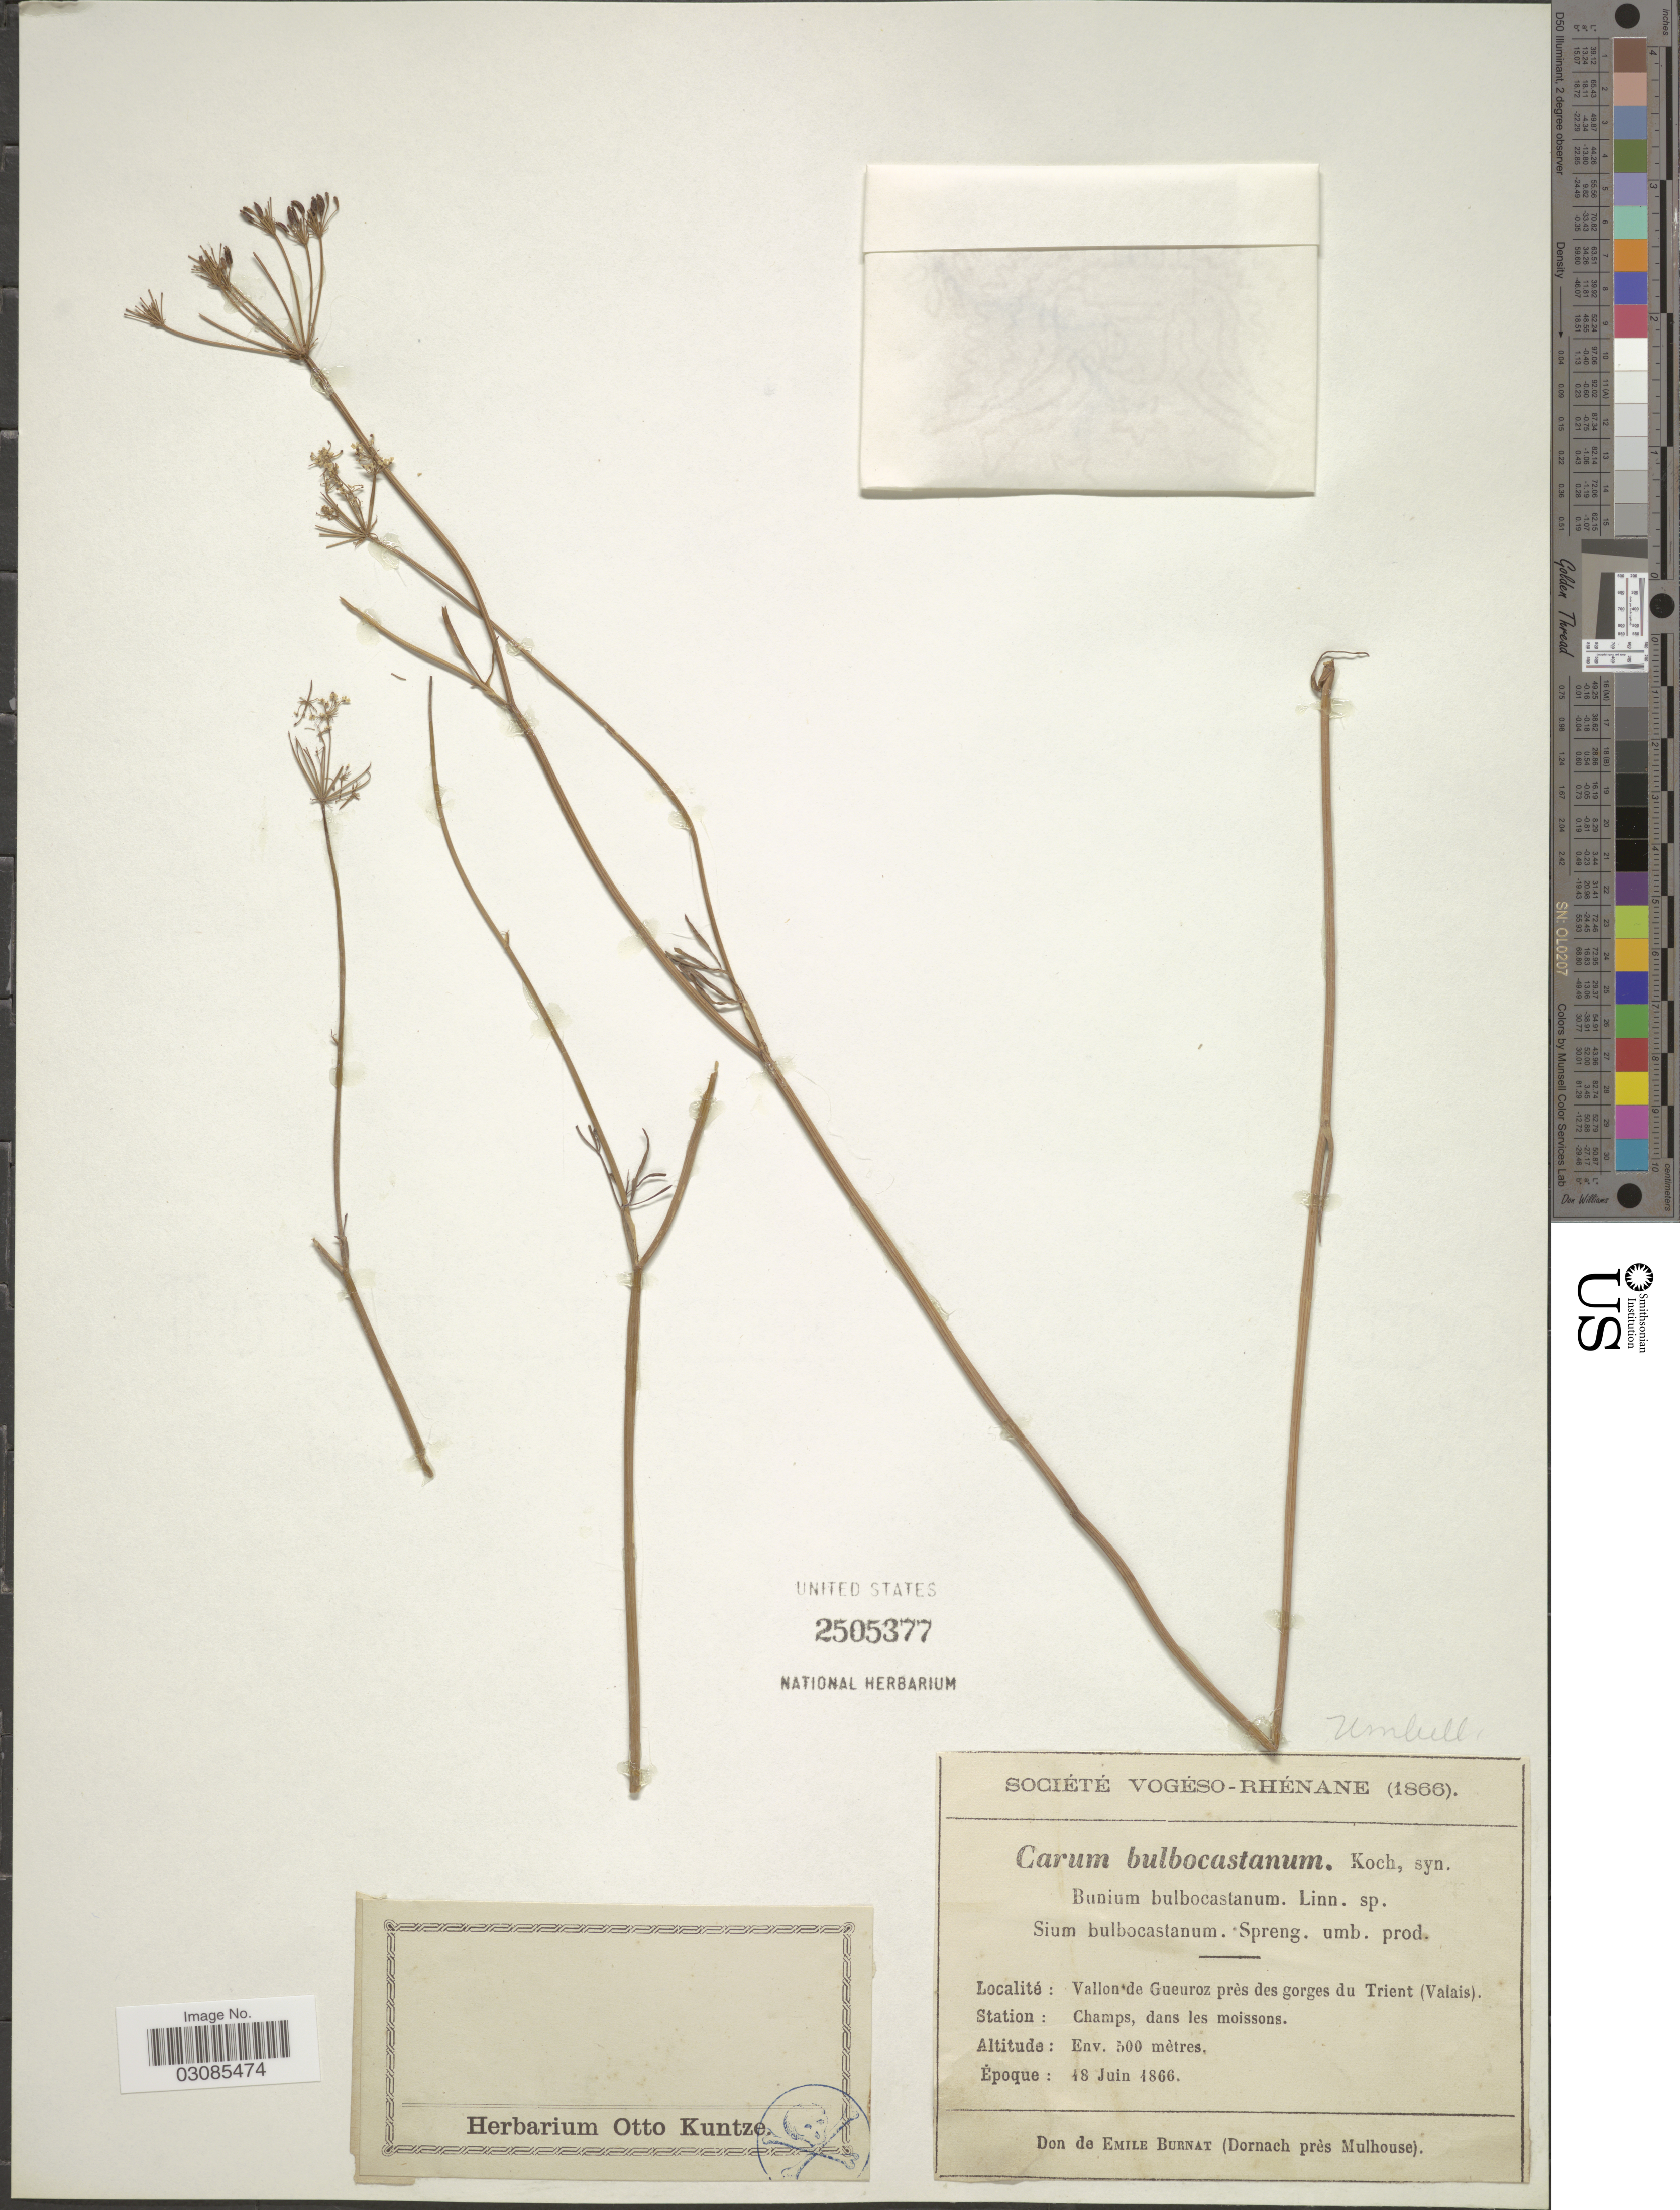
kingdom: Plantae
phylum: Tracheophyta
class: Magnoliopsida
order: Apiales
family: Apiaceae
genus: Bunium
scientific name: Bunium bulbocastanum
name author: L.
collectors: E. Burnat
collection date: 1866-06-18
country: Switzerland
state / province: Valais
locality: Vallon de Gueuroz près des gorges du Trient (Valais).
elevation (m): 500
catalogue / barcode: US 2505377